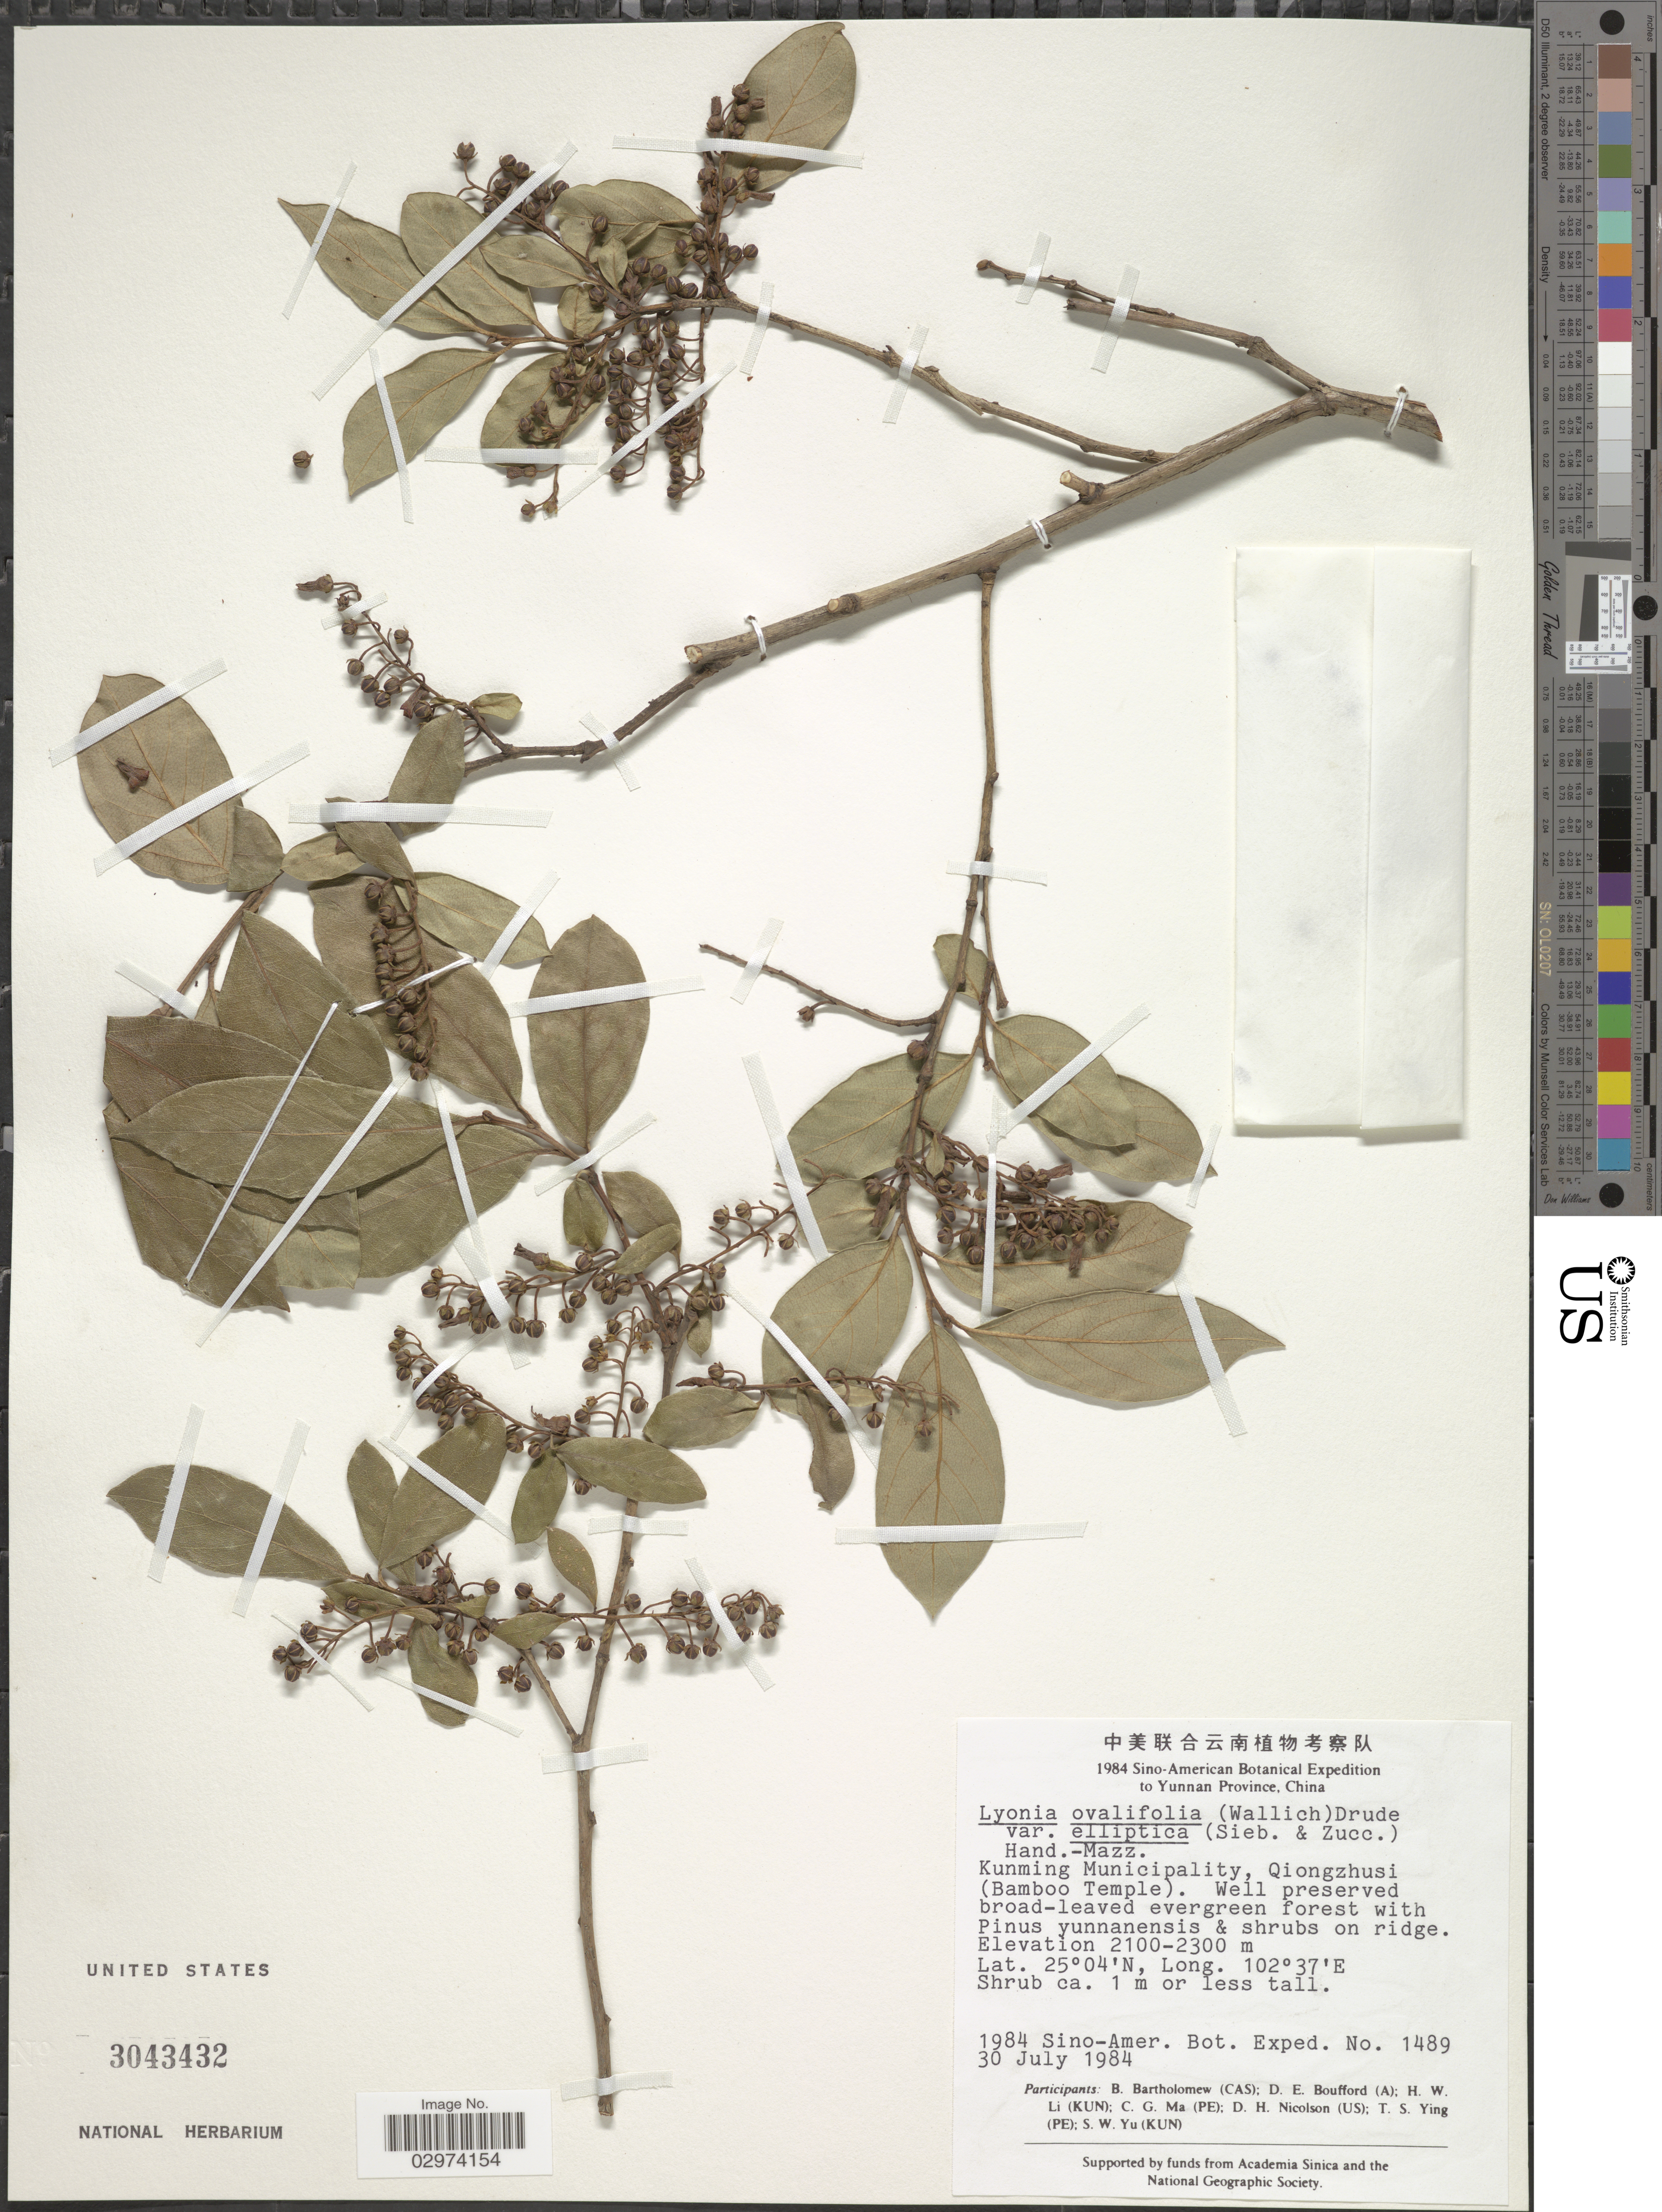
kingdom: Plantae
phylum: Tracheophyta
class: Magnoliopsida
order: Ericales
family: Ericaceae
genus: Lyonia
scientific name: Lyonia ovalifolia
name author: (Wall.) Drude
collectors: Sino-Amer. Bot. Exped. 1984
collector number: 1489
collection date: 1984-07-30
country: China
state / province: Yunnan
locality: Yunnan Province. Kunming Municipality, Qiongzhusi (Bamboo Temple).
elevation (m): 2100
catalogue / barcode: US 3043432